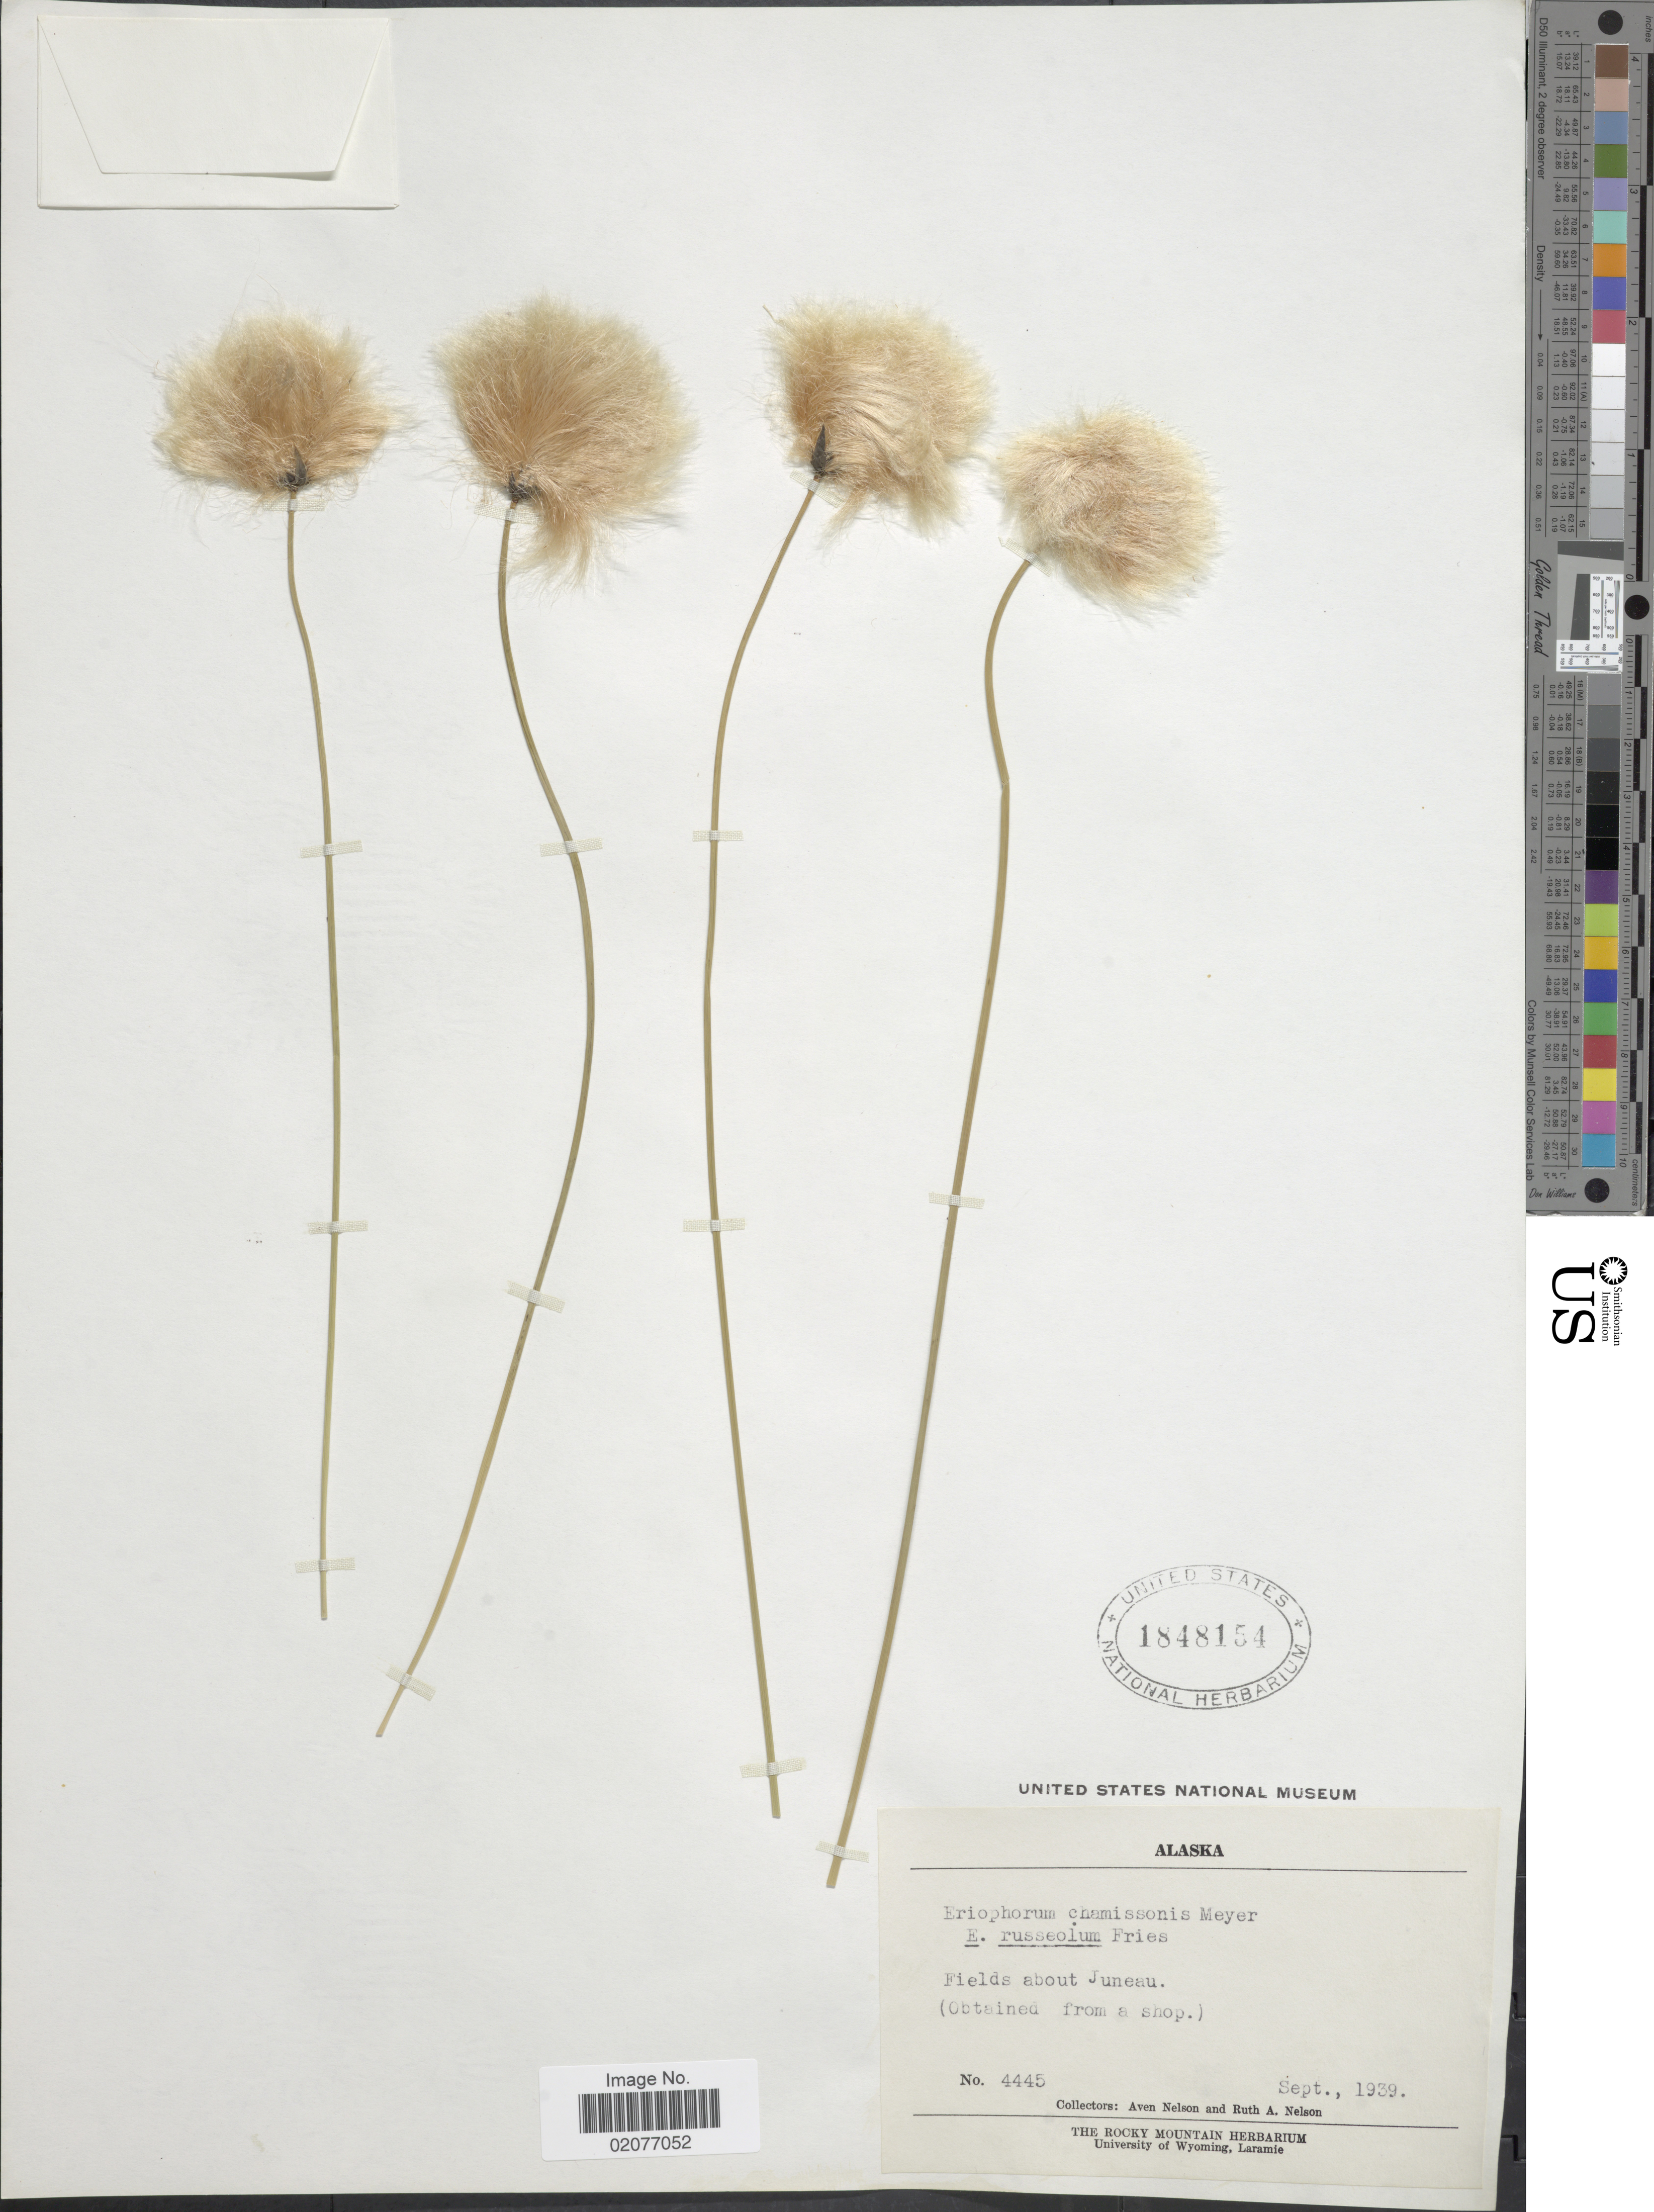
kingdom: Plantae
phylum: Tracheophyta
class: Liliopsida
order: Poales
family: Cyperaceae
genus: Eriophorum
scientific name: Eriophorum x medium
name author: Andersson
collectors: A. Nelson & R. A. Nelson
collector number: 4445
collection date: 1939-09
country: United States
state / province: Alaska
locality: Fields about Juneau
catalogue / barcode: US 1848154